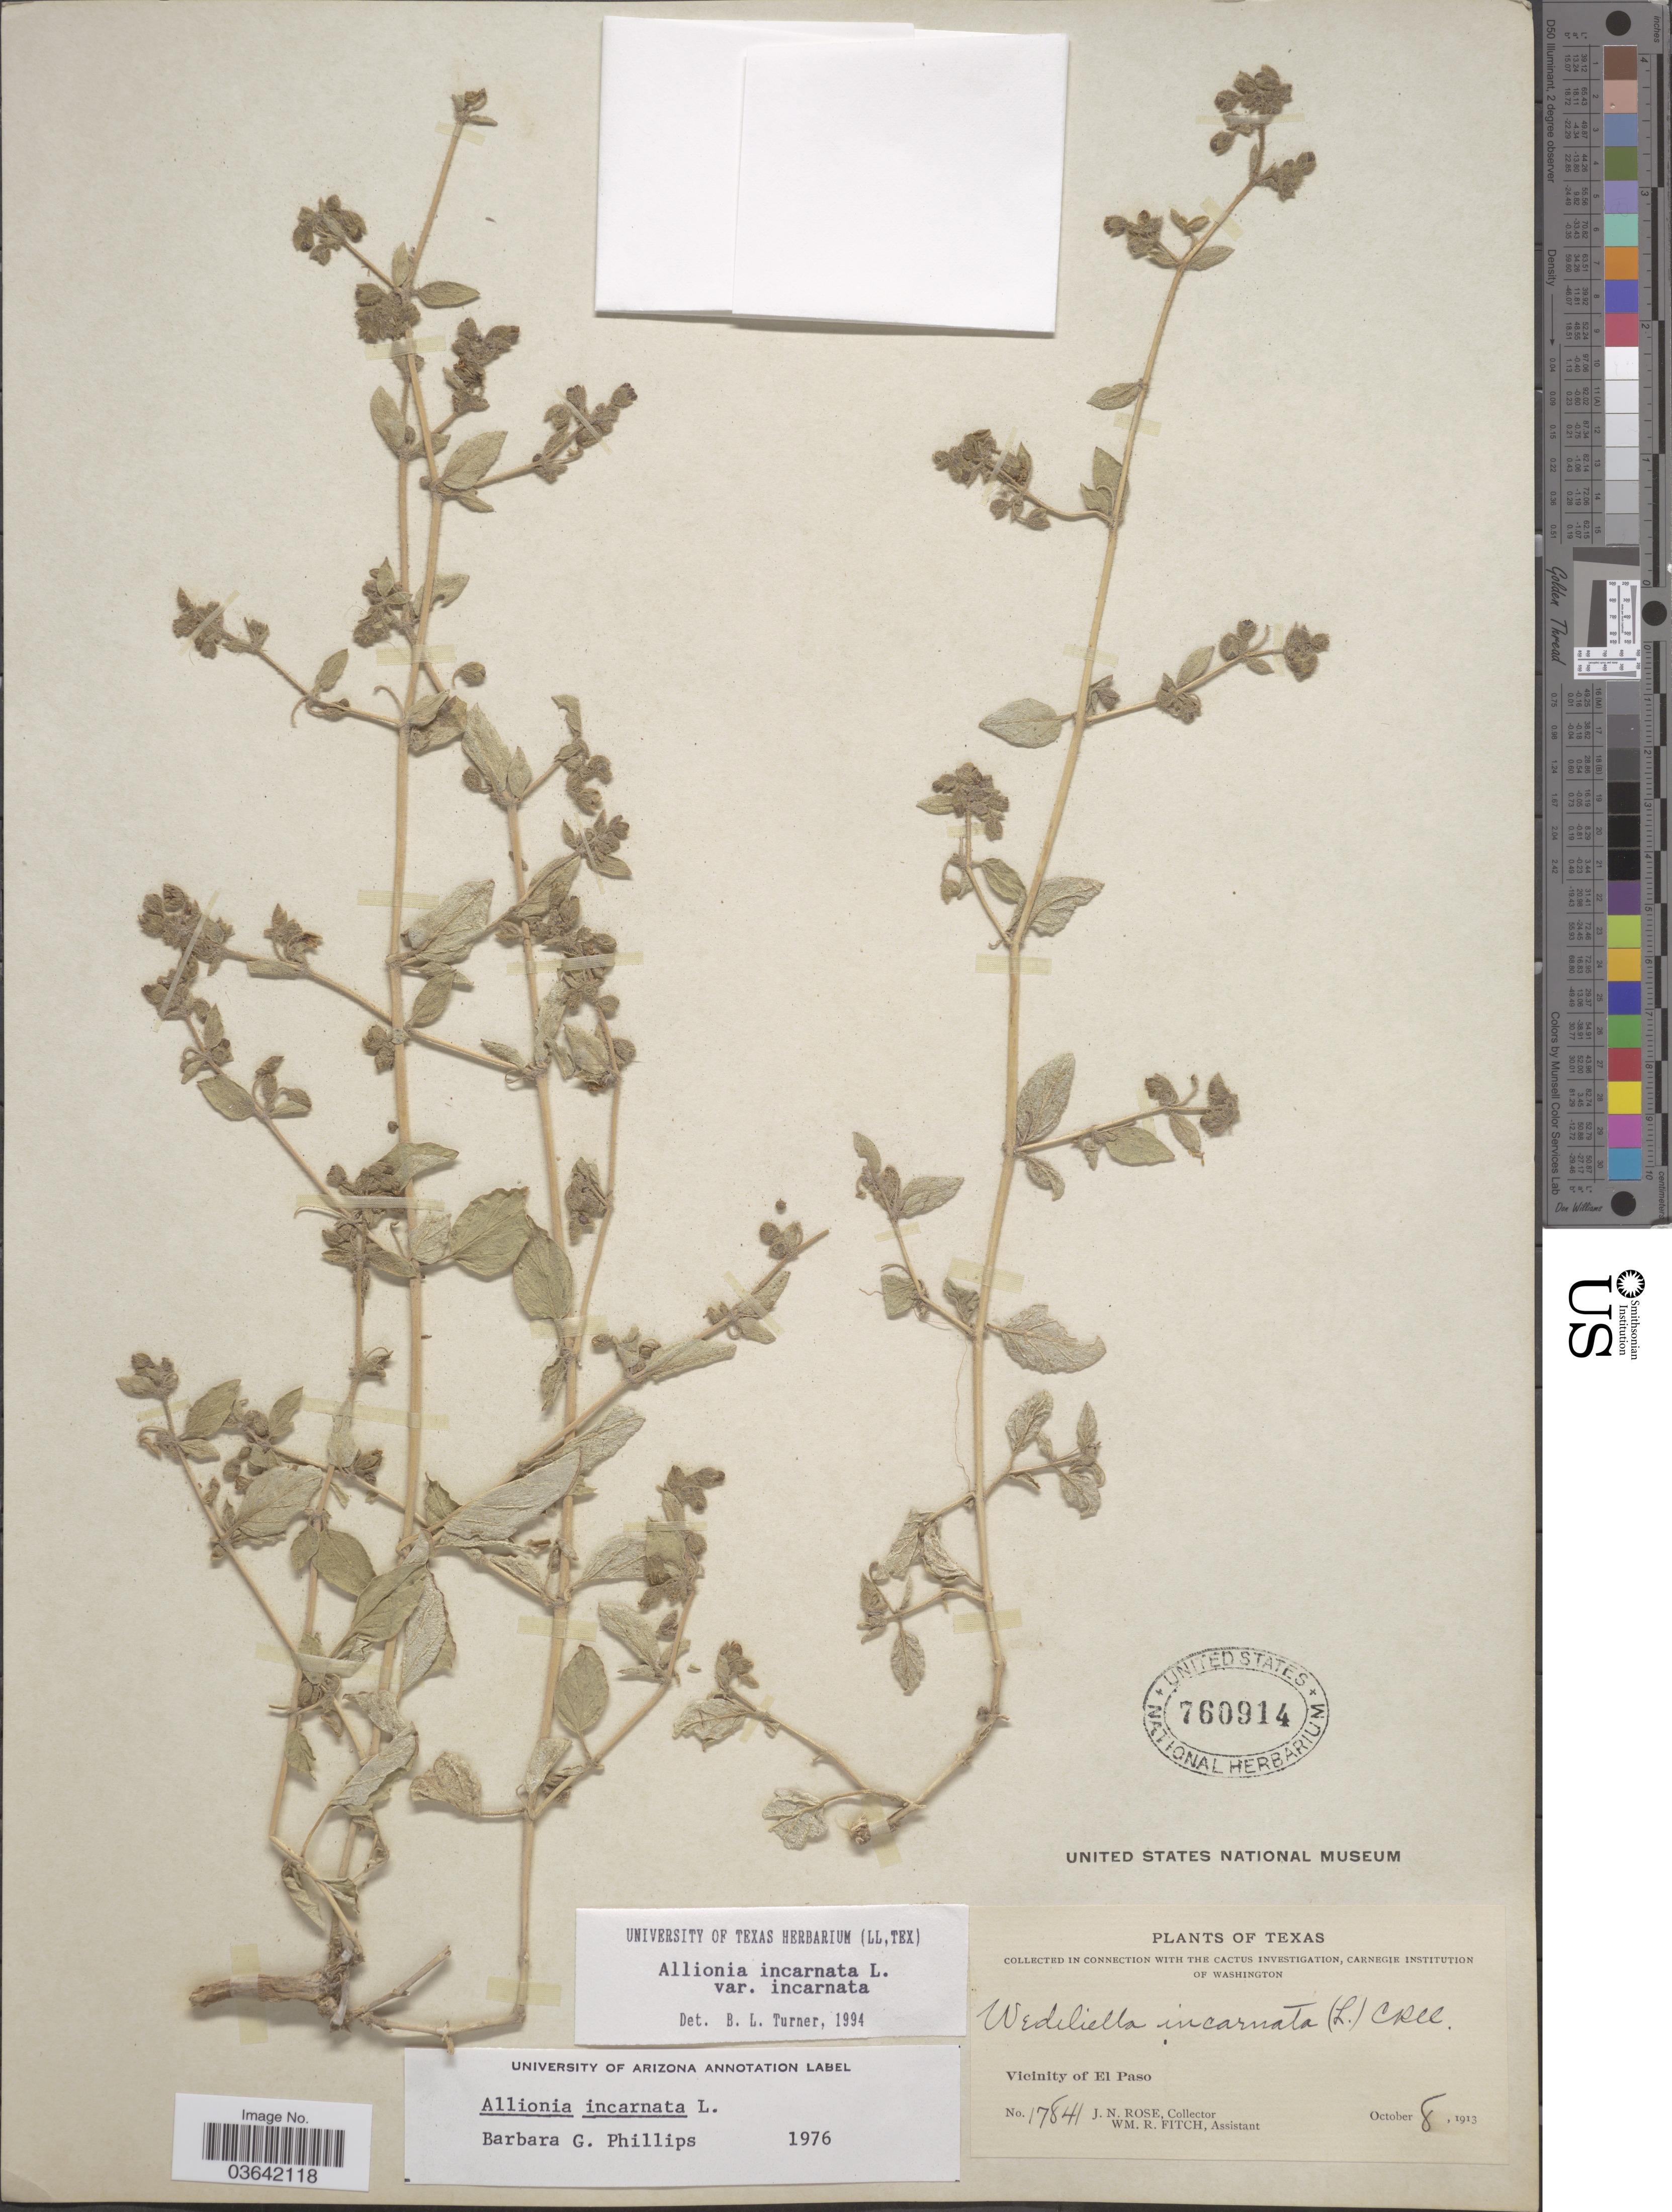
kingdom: Plantae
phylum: Tracheophyta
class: Magnoliopsida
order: Caryophyllales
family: Nyctaginaceae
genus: Allionia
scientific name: Allionia incarnata var. incarnata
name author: L.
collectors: J. N. Rose & W. R. Fitch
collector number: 17841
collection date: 1913-10-08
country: United States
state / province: Texas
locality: Vicinity of El Paso.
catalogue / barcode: US 760914